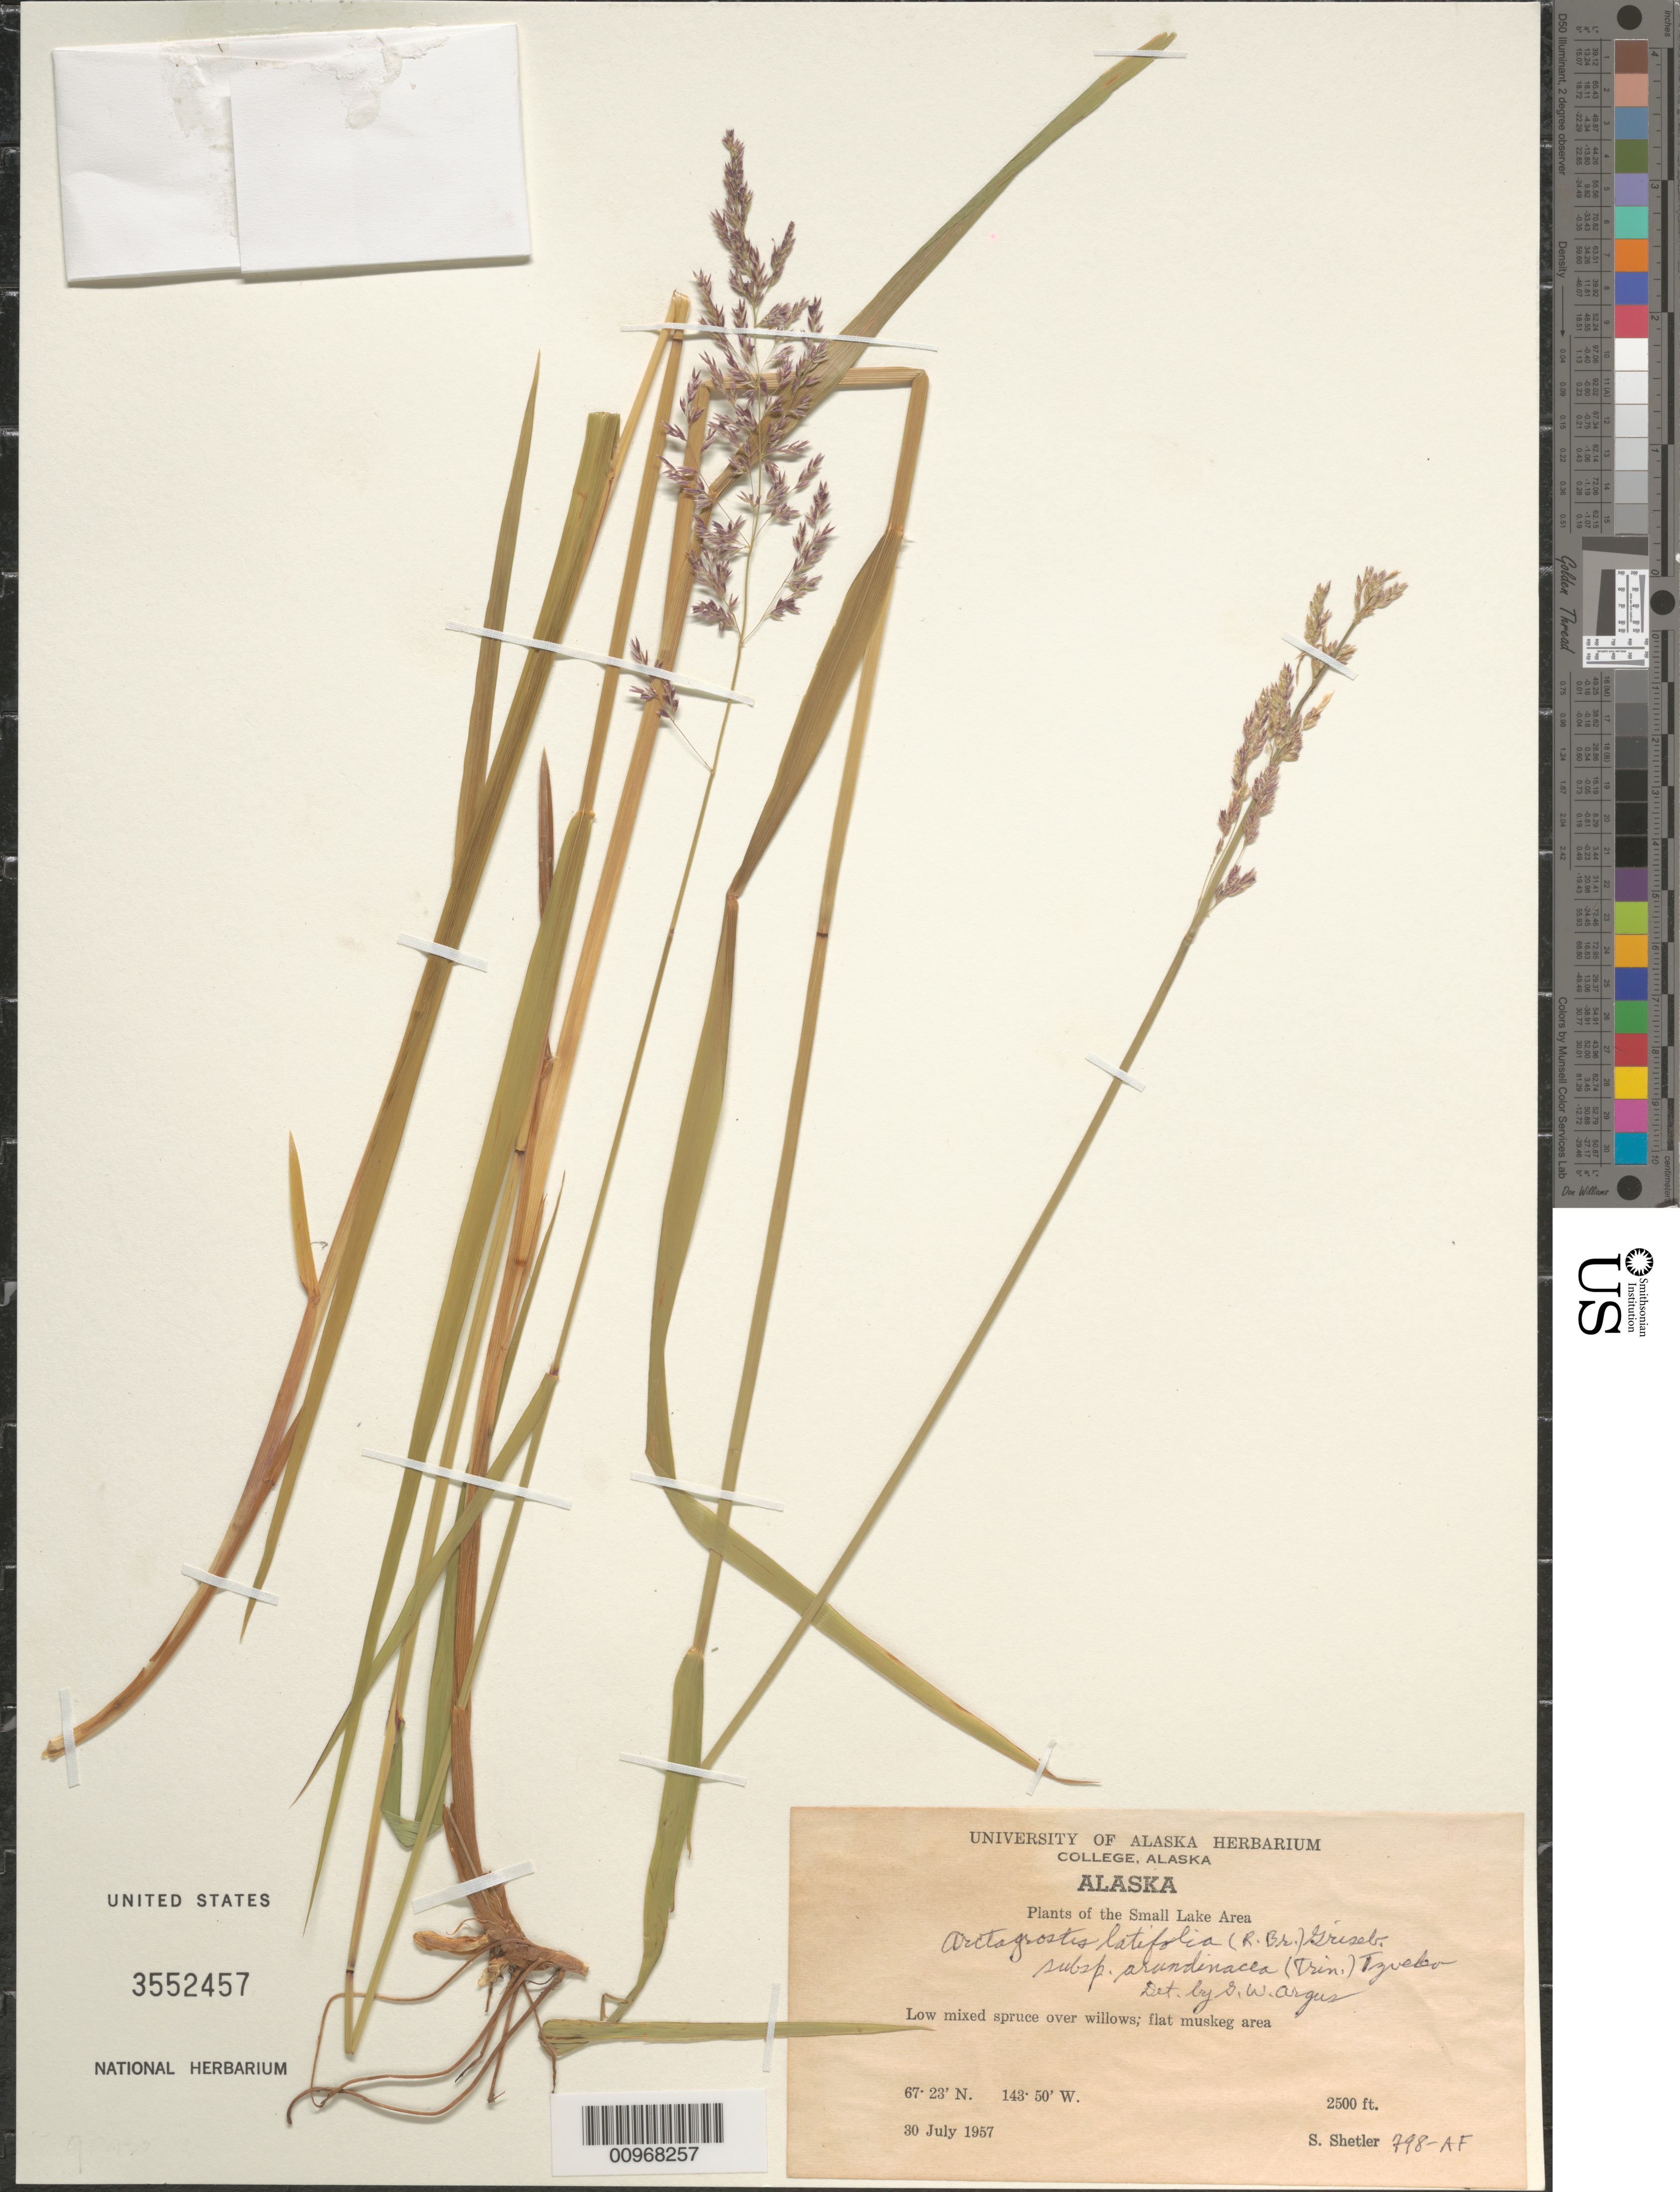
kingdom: Plantae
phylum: Tracheophyta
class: Liliopsida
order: Poales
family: Poaceae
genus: Arctagrostis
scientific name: Arctagrostis latifolia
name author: (R. Br.) Griseb.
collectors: S. Shetler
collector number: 798-AF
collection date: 1957-07-30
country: United States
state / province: Alaska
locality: The Small Lake Area.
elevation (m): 762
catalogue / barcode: US 3552457